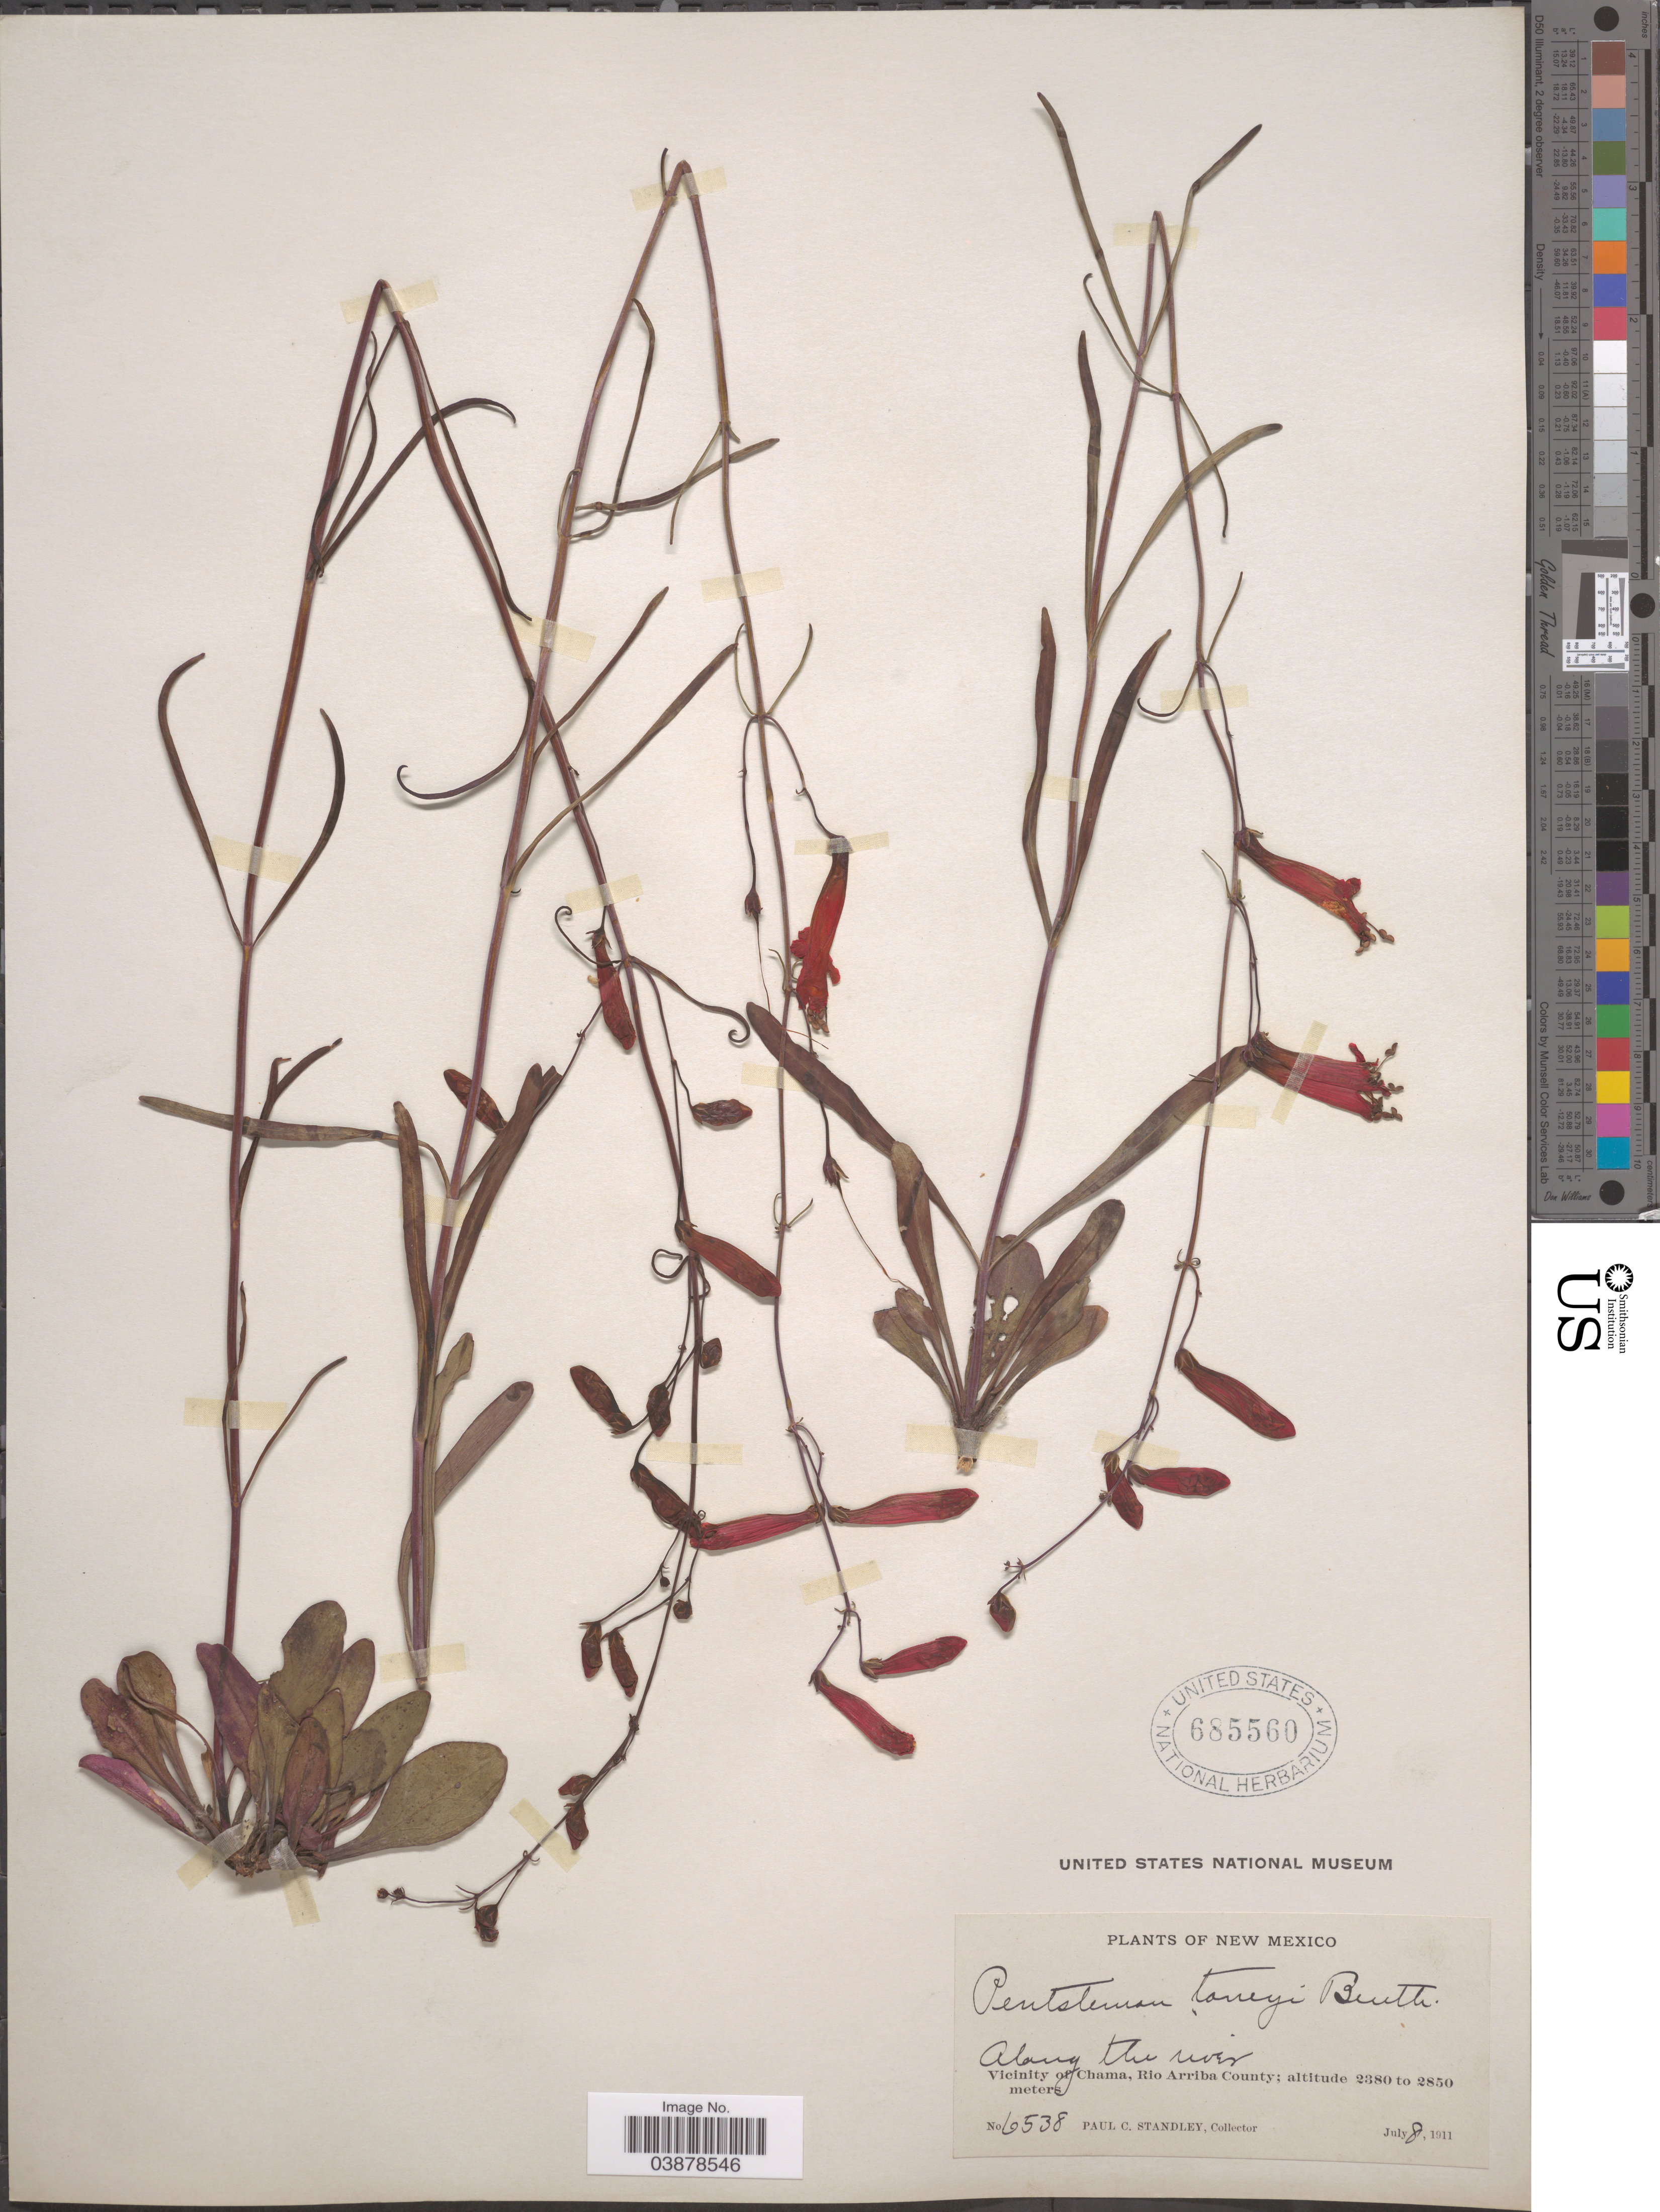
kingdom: Plantae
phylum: Tracheophyta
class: Magnoliopsida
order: Lamiales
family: Plantaginaceae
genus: Penstemon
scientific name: Penstemon torreyi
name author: Benth.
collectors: P. C. Standley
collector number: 6538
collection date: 1911-07-08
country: United States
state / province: New Mexico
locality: Along the river. Vicinity of Chama, Rio Arriba County.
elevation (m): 2380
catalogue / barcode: US 685560